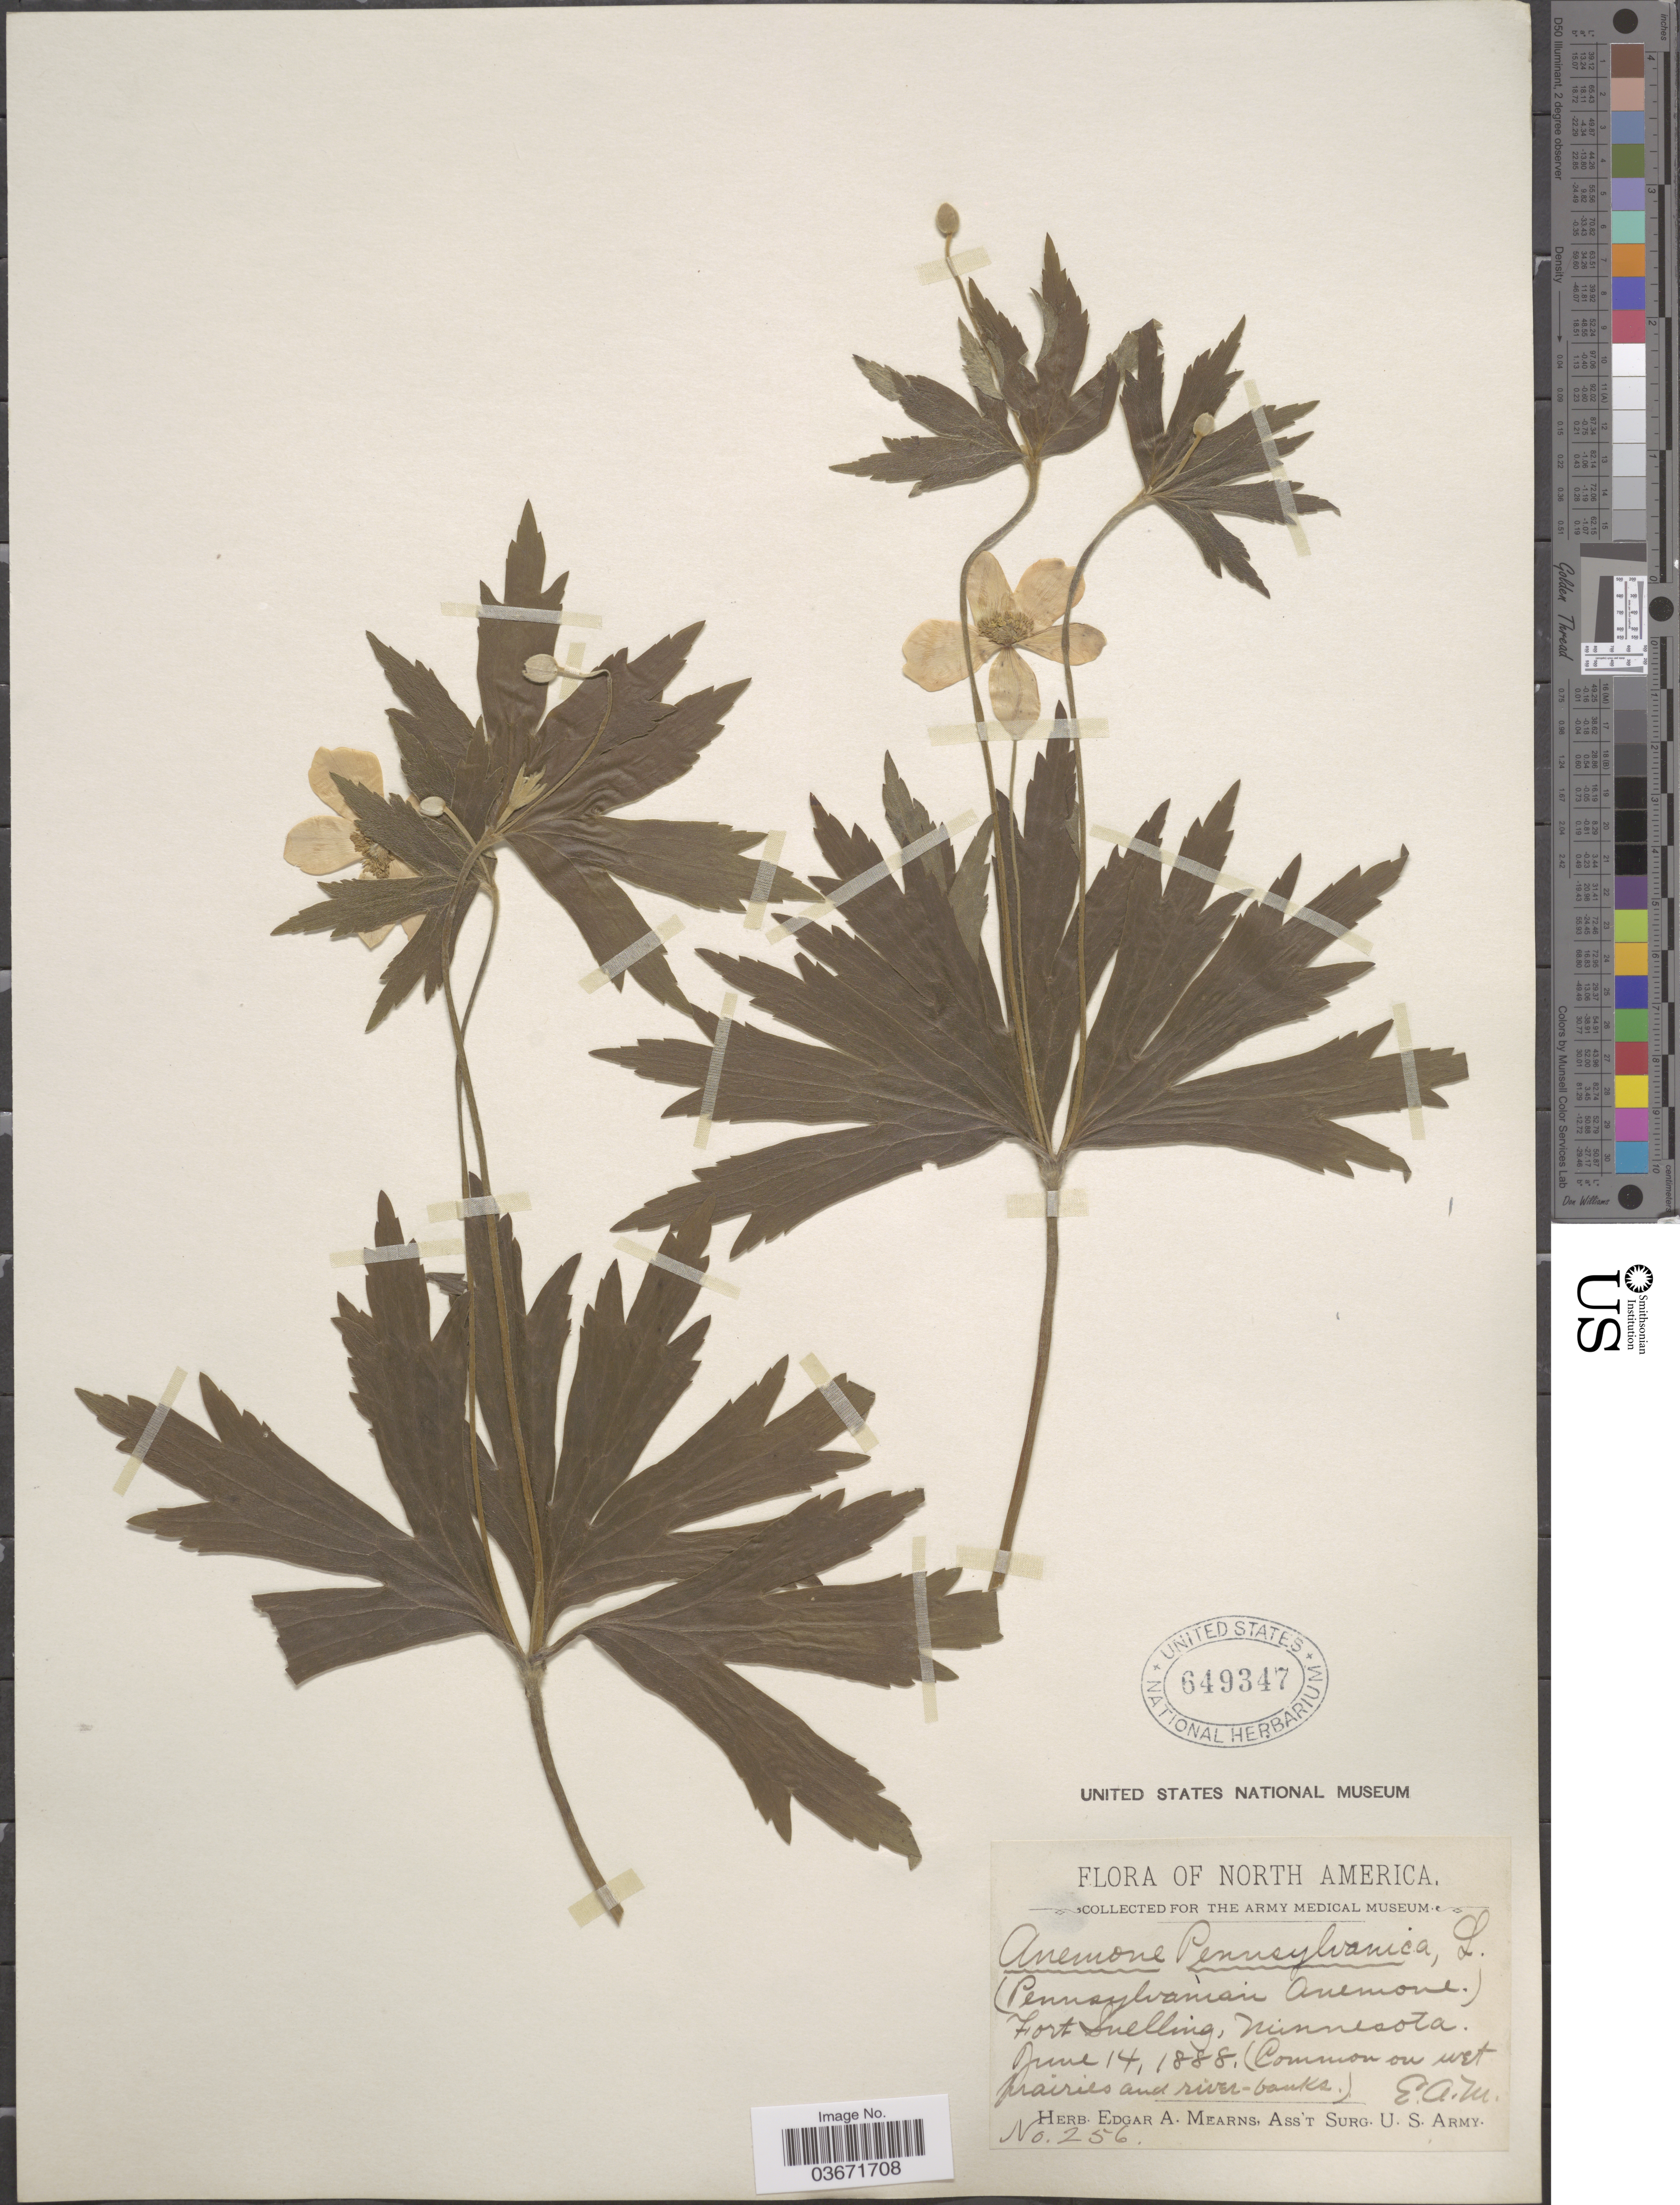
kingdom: Plantae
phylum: Tracheophyta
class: Magnoliopsida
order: Ranunculales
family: Ranunculaceae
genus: Anemone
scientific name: Anemone canadensis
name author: L.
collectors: E. A. Mearns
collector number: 256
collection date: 1888-06-14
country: United States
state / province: Minnesota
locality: Fort Snelling.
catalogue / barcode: US 649347